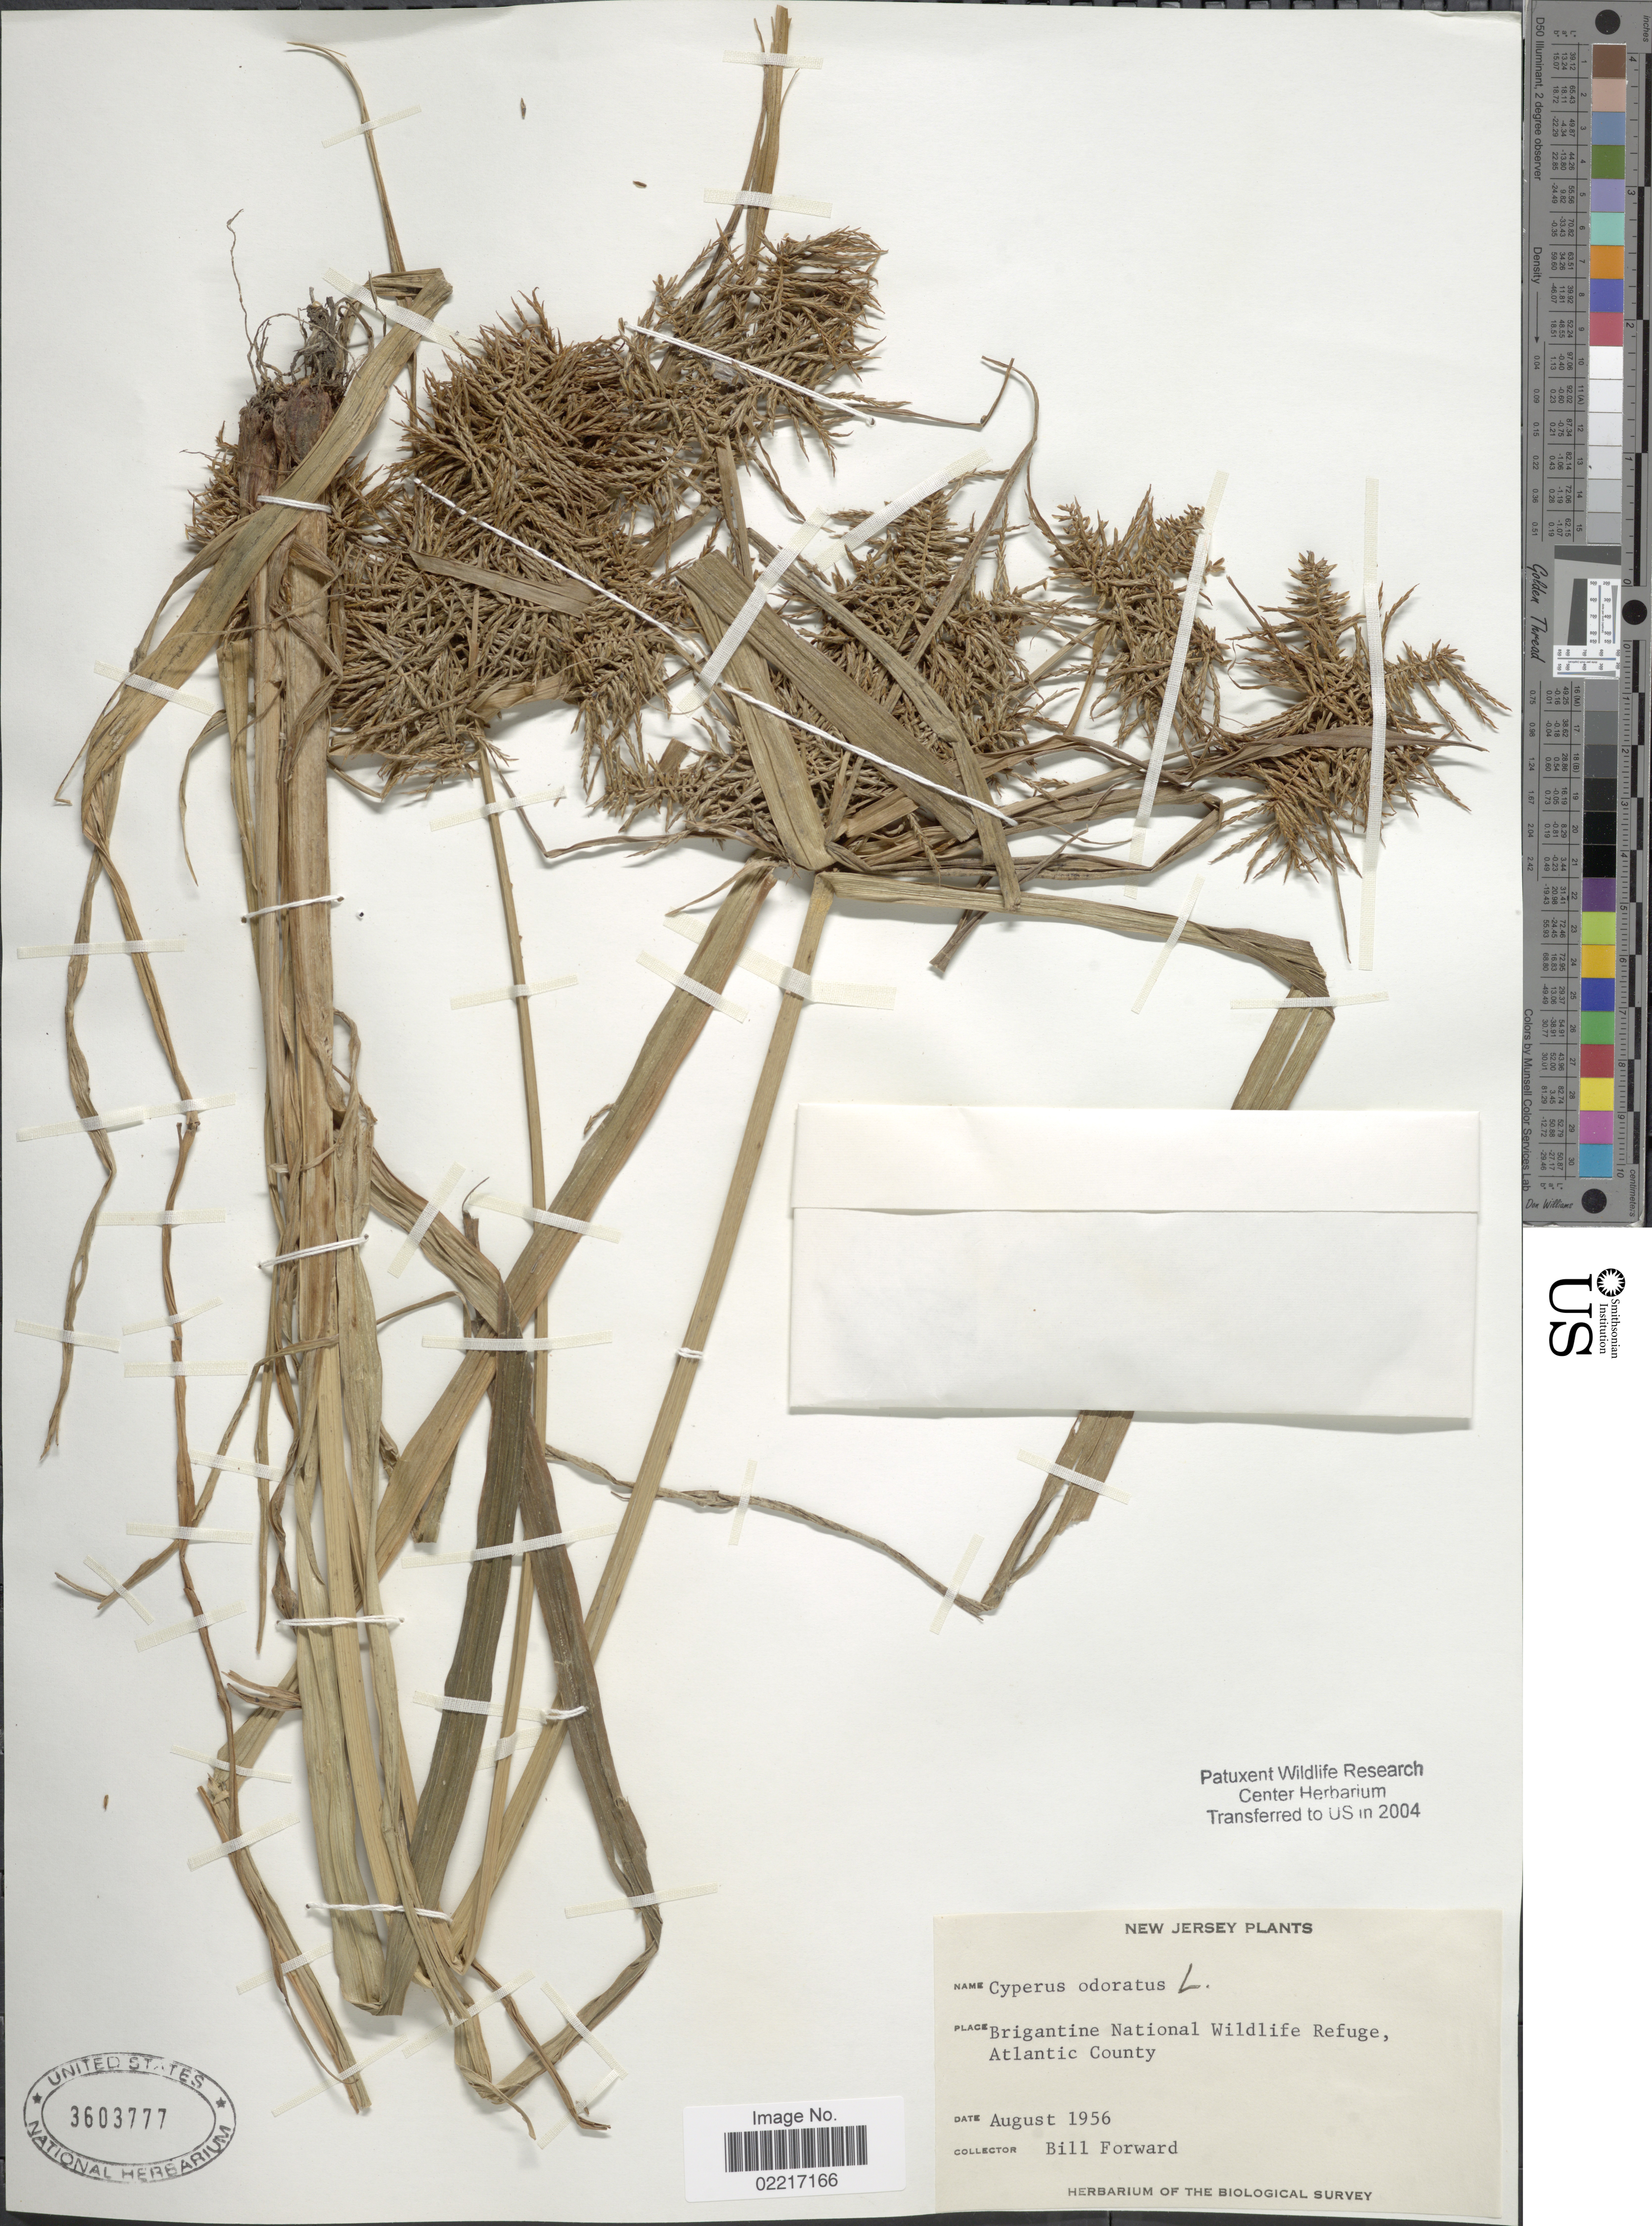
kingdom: Plantae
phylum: Tracheophyta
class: Liliopsida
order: Poales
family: Cyperaceae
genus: Cyperus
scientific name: Cyperus odoratus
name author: L.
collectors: B. Forward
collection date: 1956-08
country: United States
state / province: New Jersey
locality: Brigantine National Wildlife Refuge, Atlantic County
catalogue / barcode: US 3603777